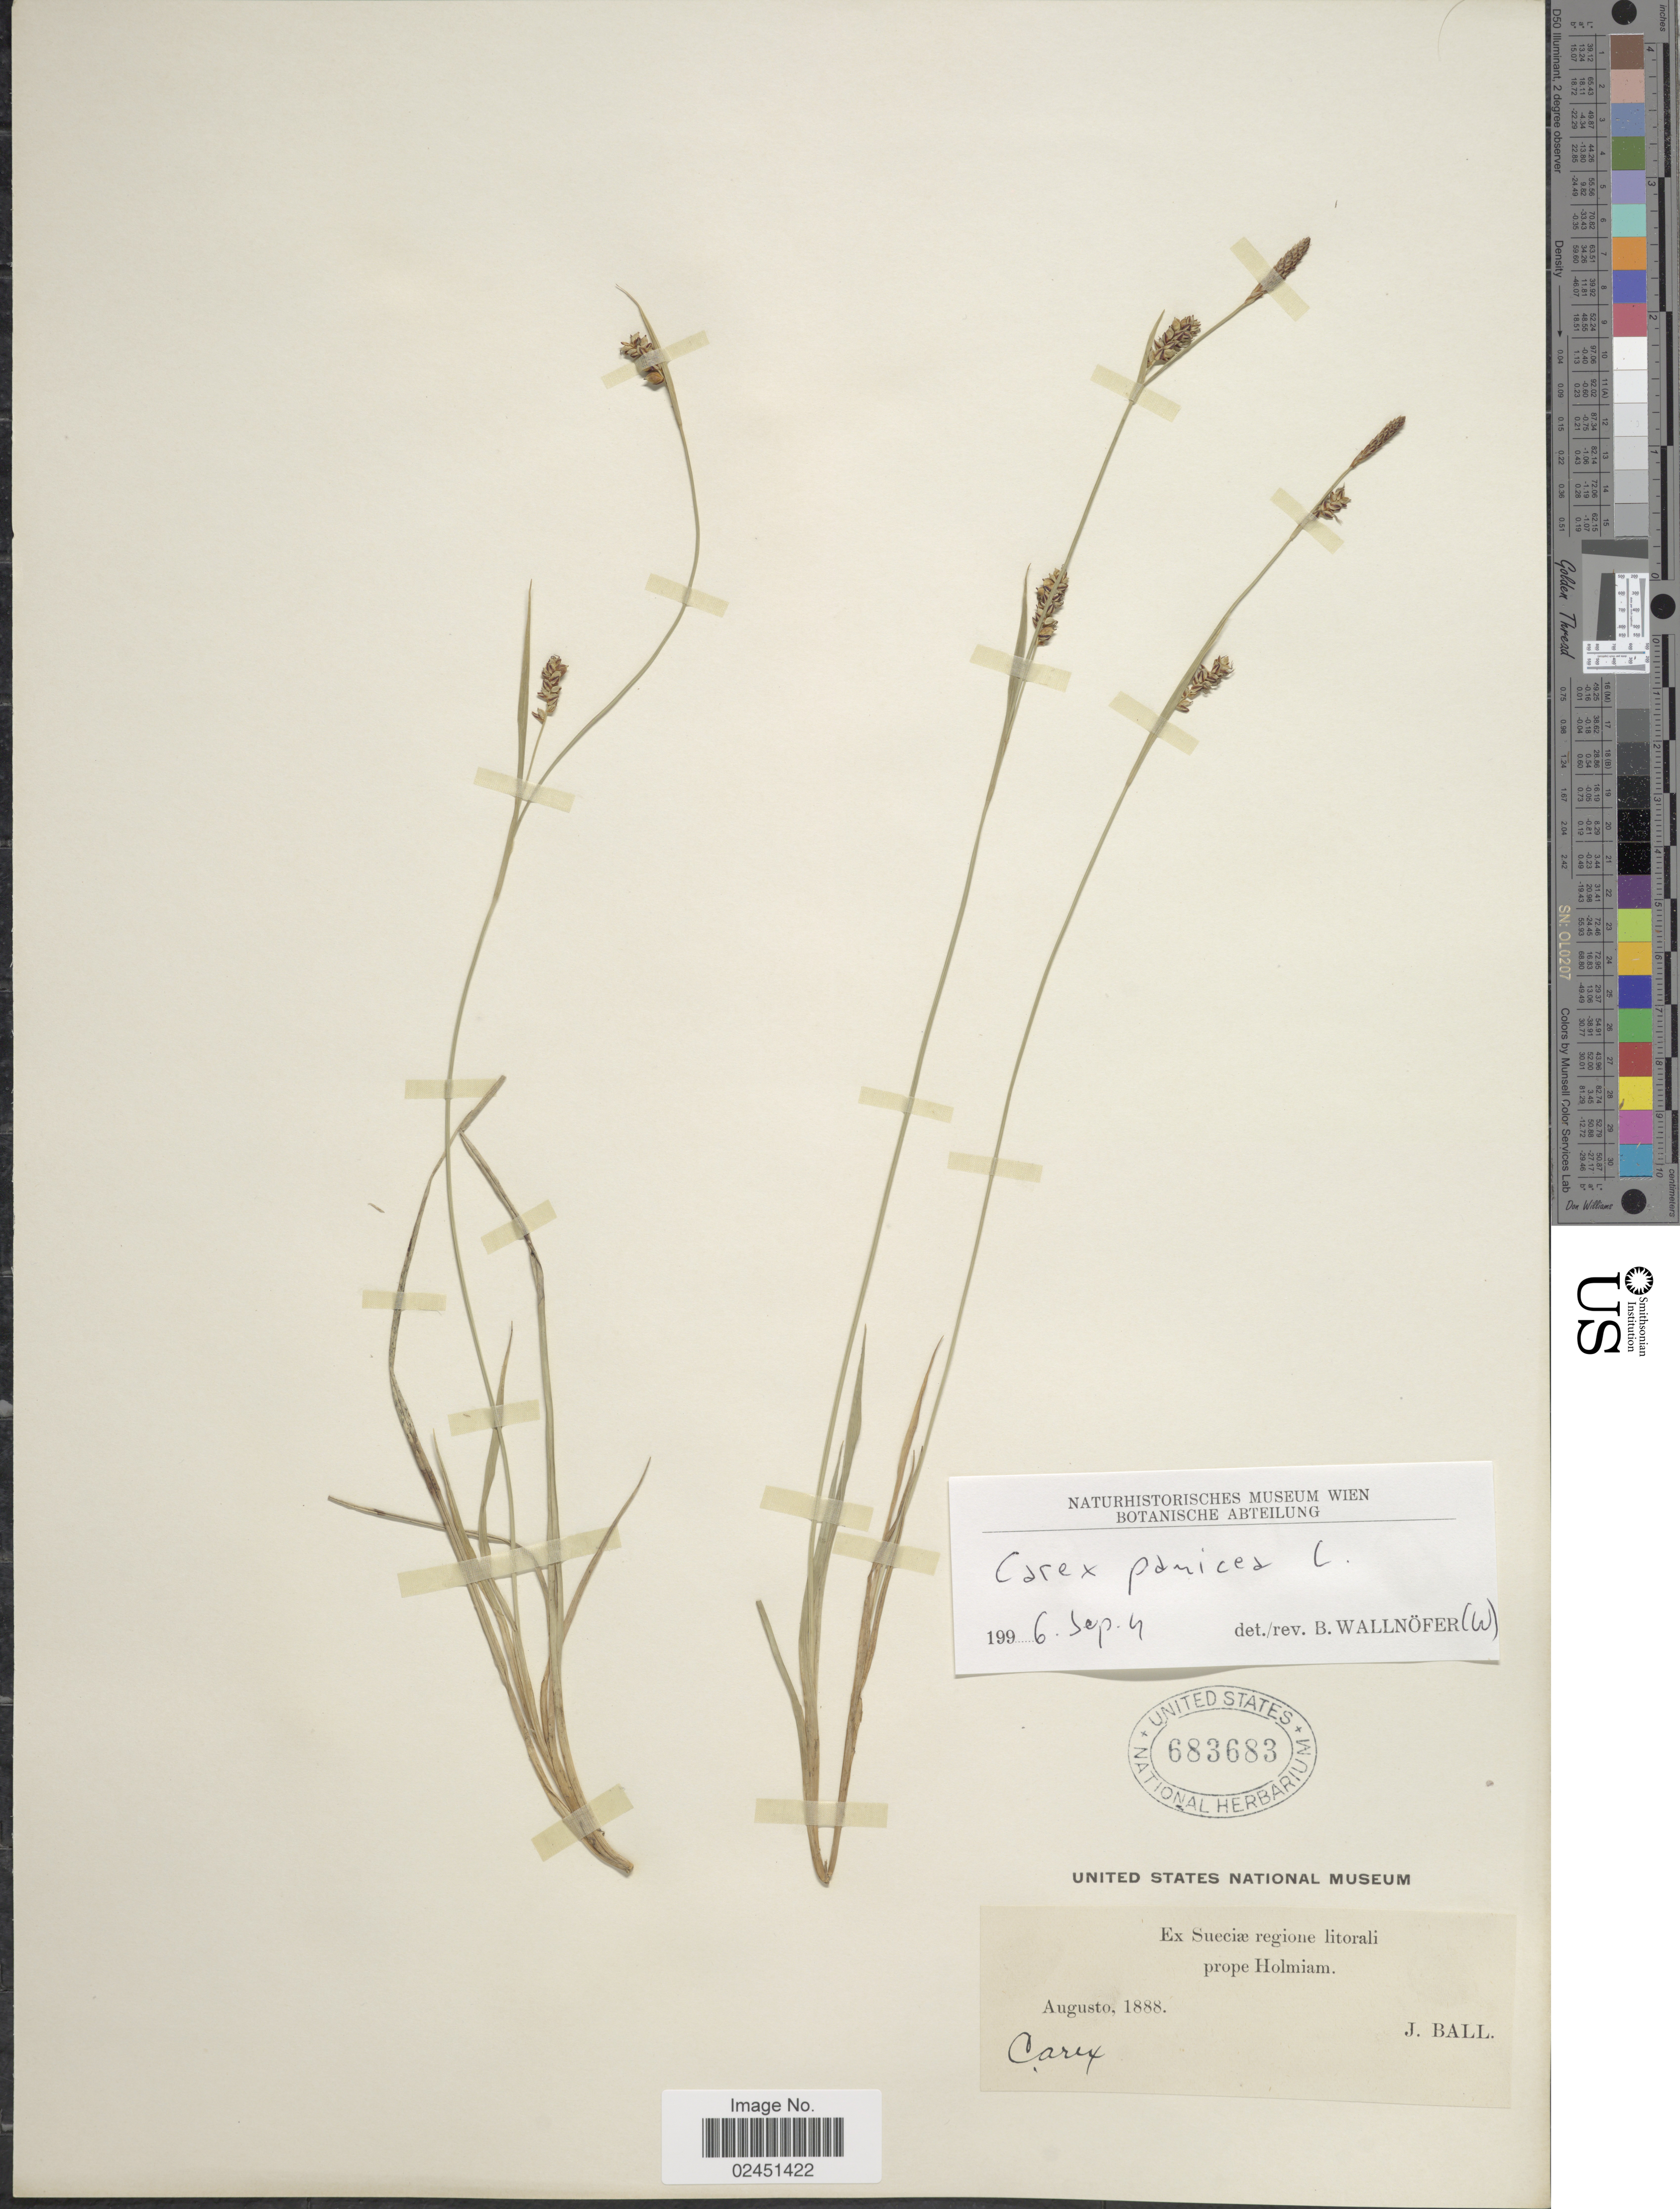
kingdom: Plantae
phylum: Tracheophyta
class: Liliopsida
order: Poales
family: Cyperaceae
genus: Carex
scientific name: Carex panicea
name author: L.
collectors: J. Ball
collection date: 1888-08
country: Sweden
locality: Regione litorali, prope Holmiam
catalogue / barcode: US 683683